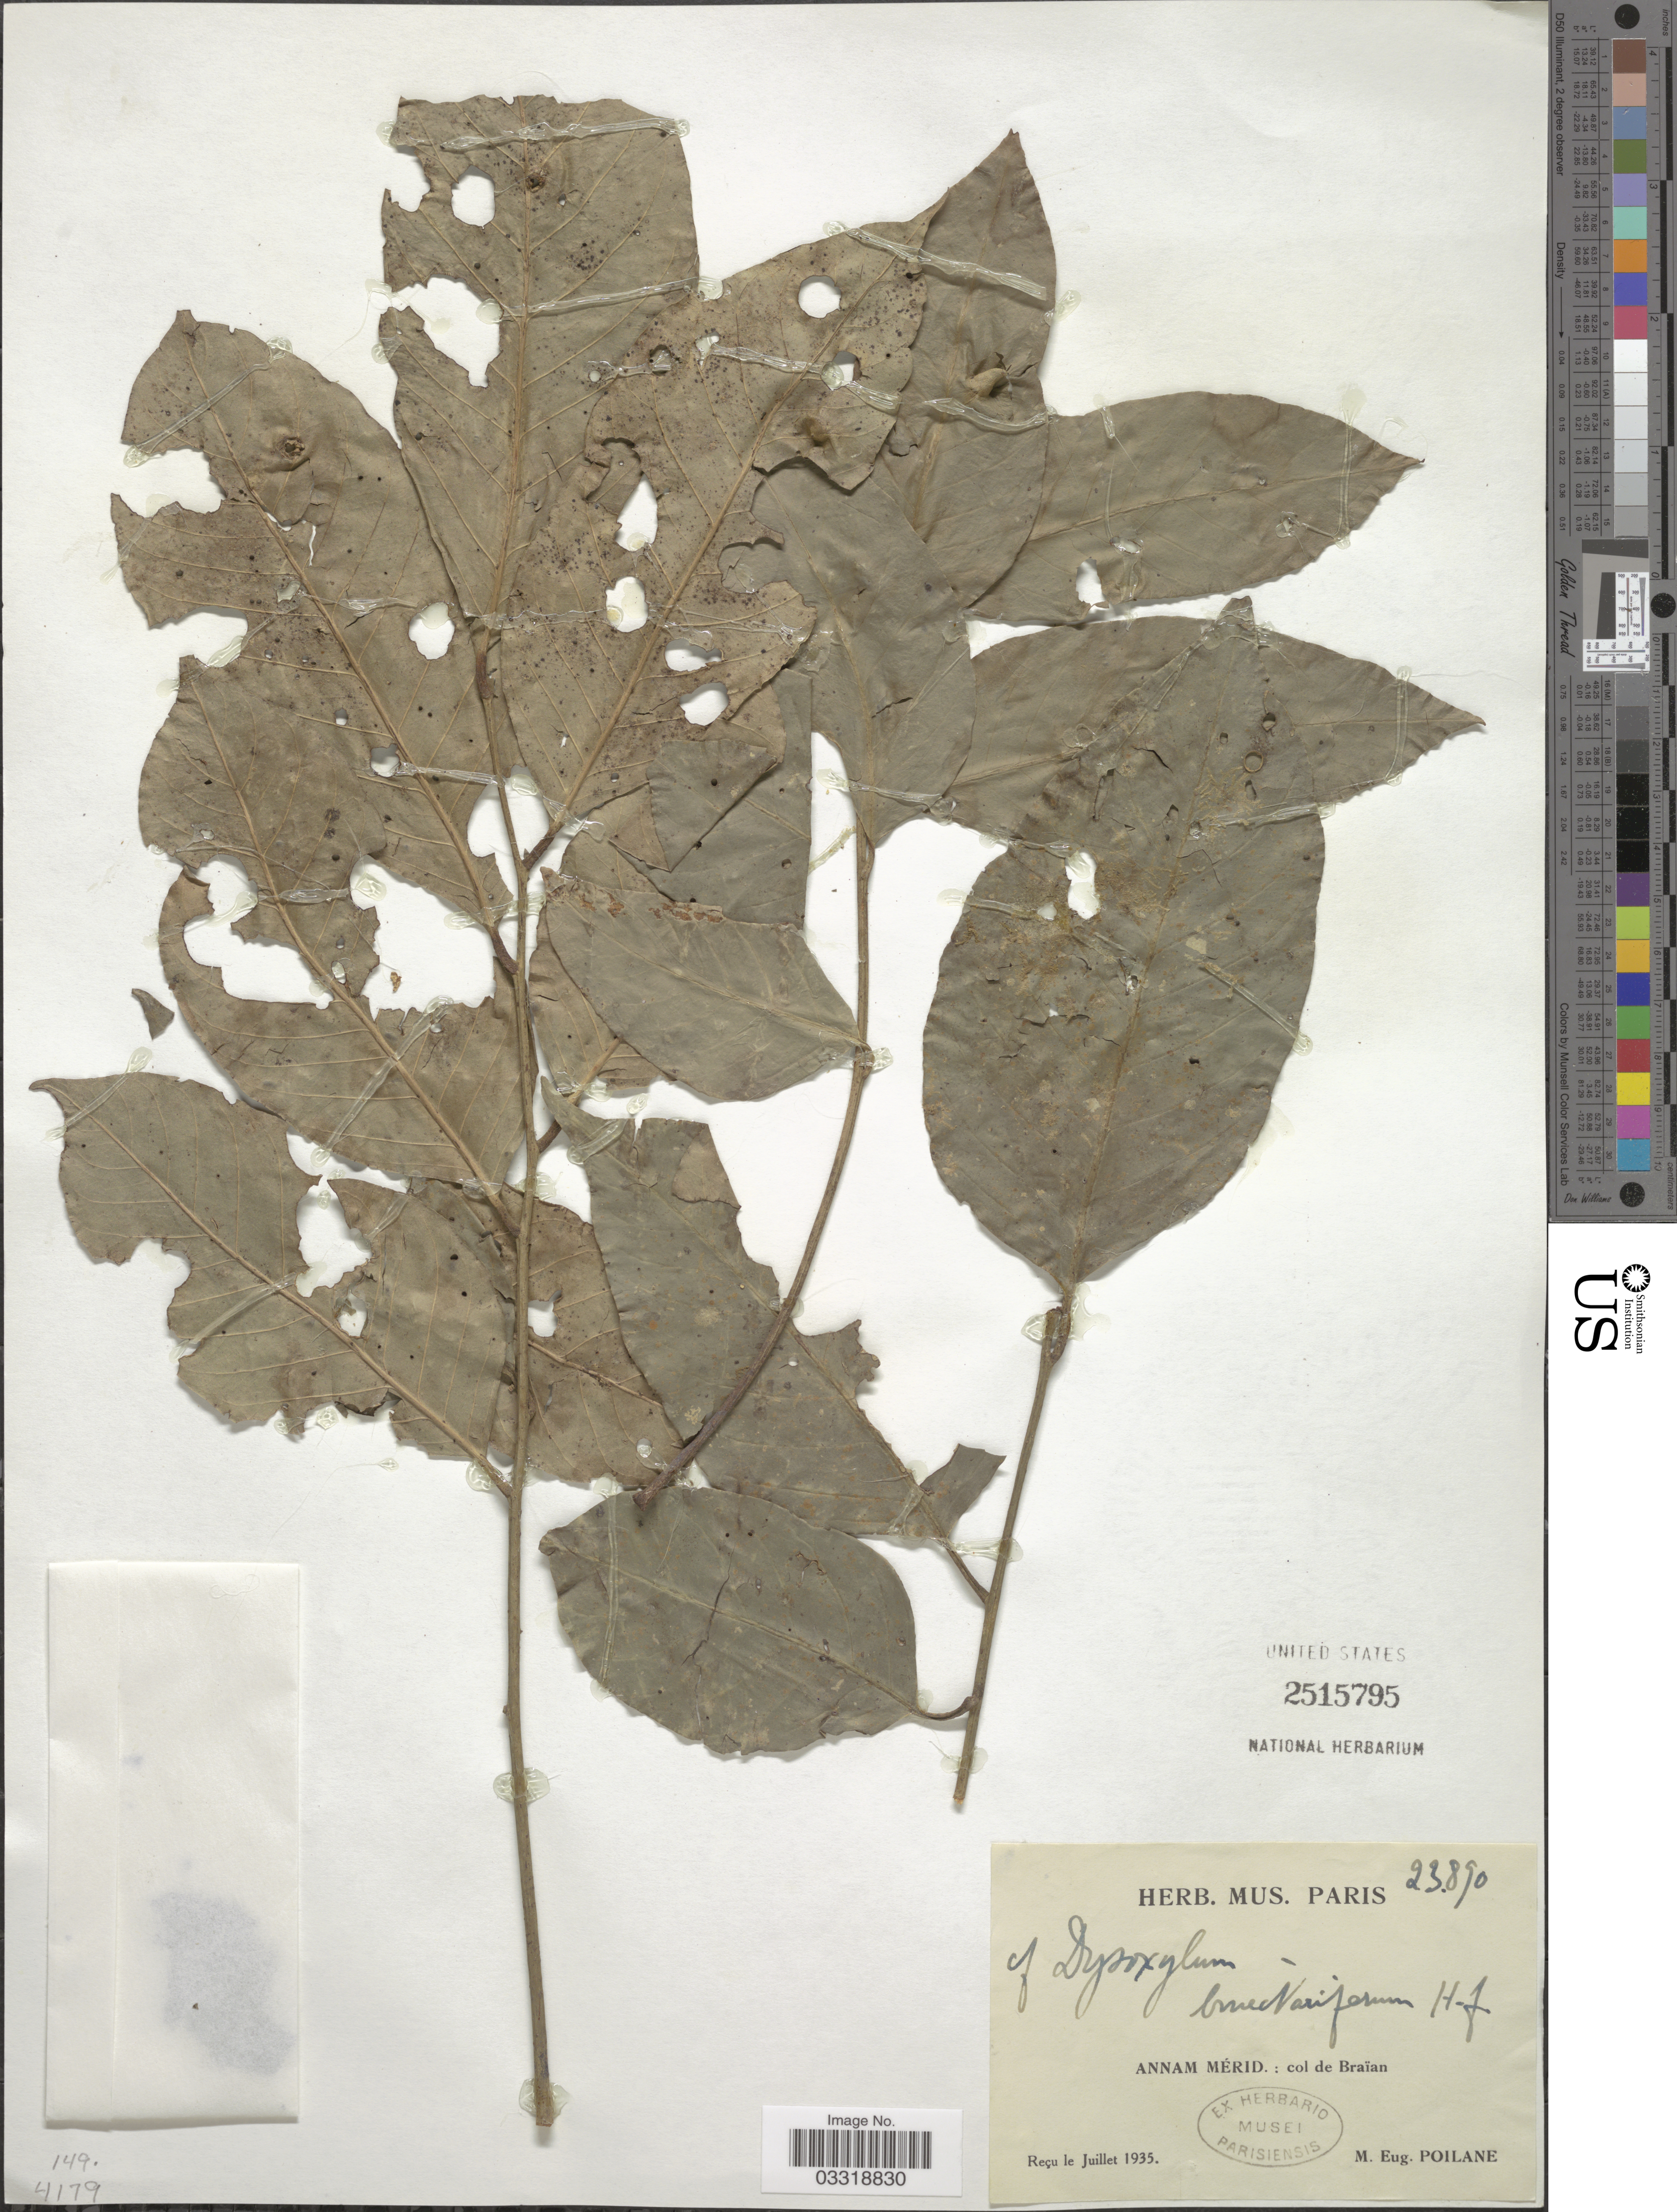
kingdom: Plantae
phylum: Tracheophyta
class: Magnoliopsida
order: Sapindales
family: Meliaceae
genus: Dysoxylum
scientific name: Dysoxylum gotadhora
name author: (Buch.-Ham.) Mabb.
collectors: M. Poilane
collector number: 23890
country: Vietnam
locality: Annam Mérid.: col de Braïan.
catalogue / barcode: US 2515795